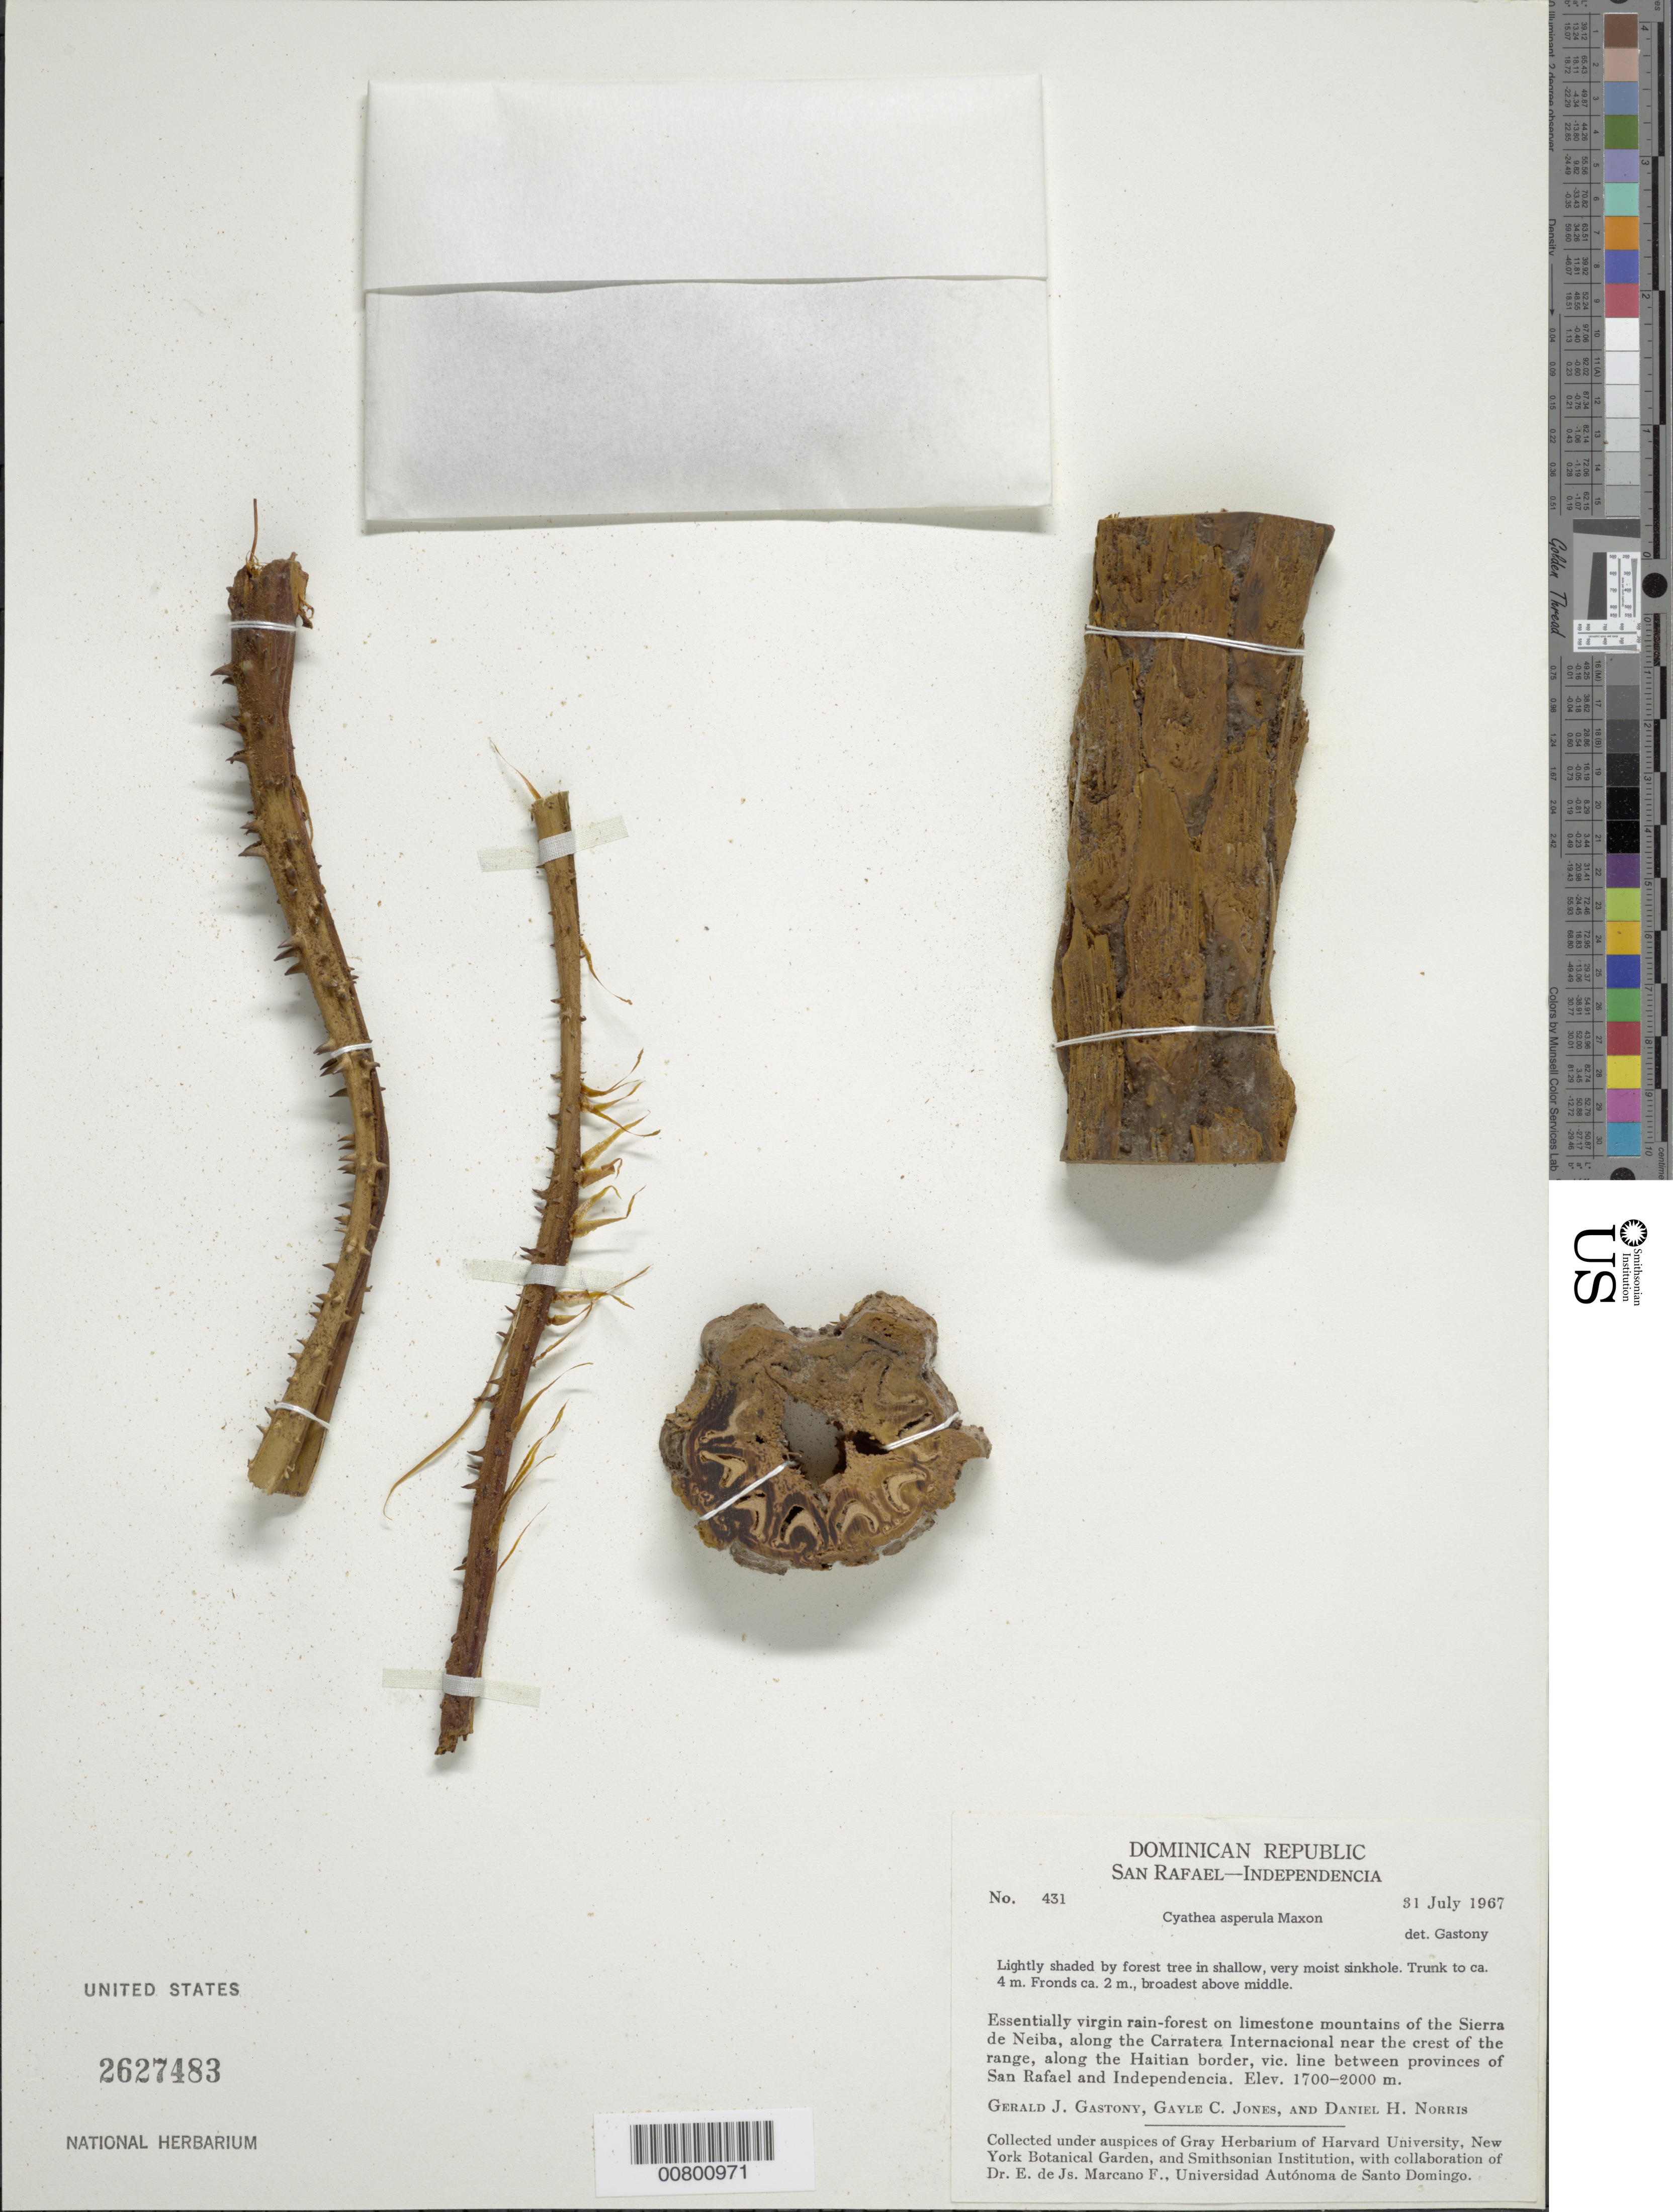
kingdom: Plantae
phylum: Tracheophyta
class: Polypodiopsida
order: Cyatheales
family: Cyatheaceae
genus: Cyathea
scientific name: Cyathea furfuracea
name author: Christ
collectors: G. Gastony, G. C. Jones & D. H. Norris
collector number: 431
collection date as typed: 31 Jul 1967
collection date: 1967-07-31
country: Dominican Republic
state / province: Independencia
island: Hispaniola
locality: San Rafael-Independencia Provinces; Sierra de Neiba, along Carratera Internacional, along Haitian border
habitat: Essentially virgin rainforest on limestone mountains; lightly shaded in shallow, very moist sinkhole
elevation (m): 1700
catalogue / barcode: US 2627483